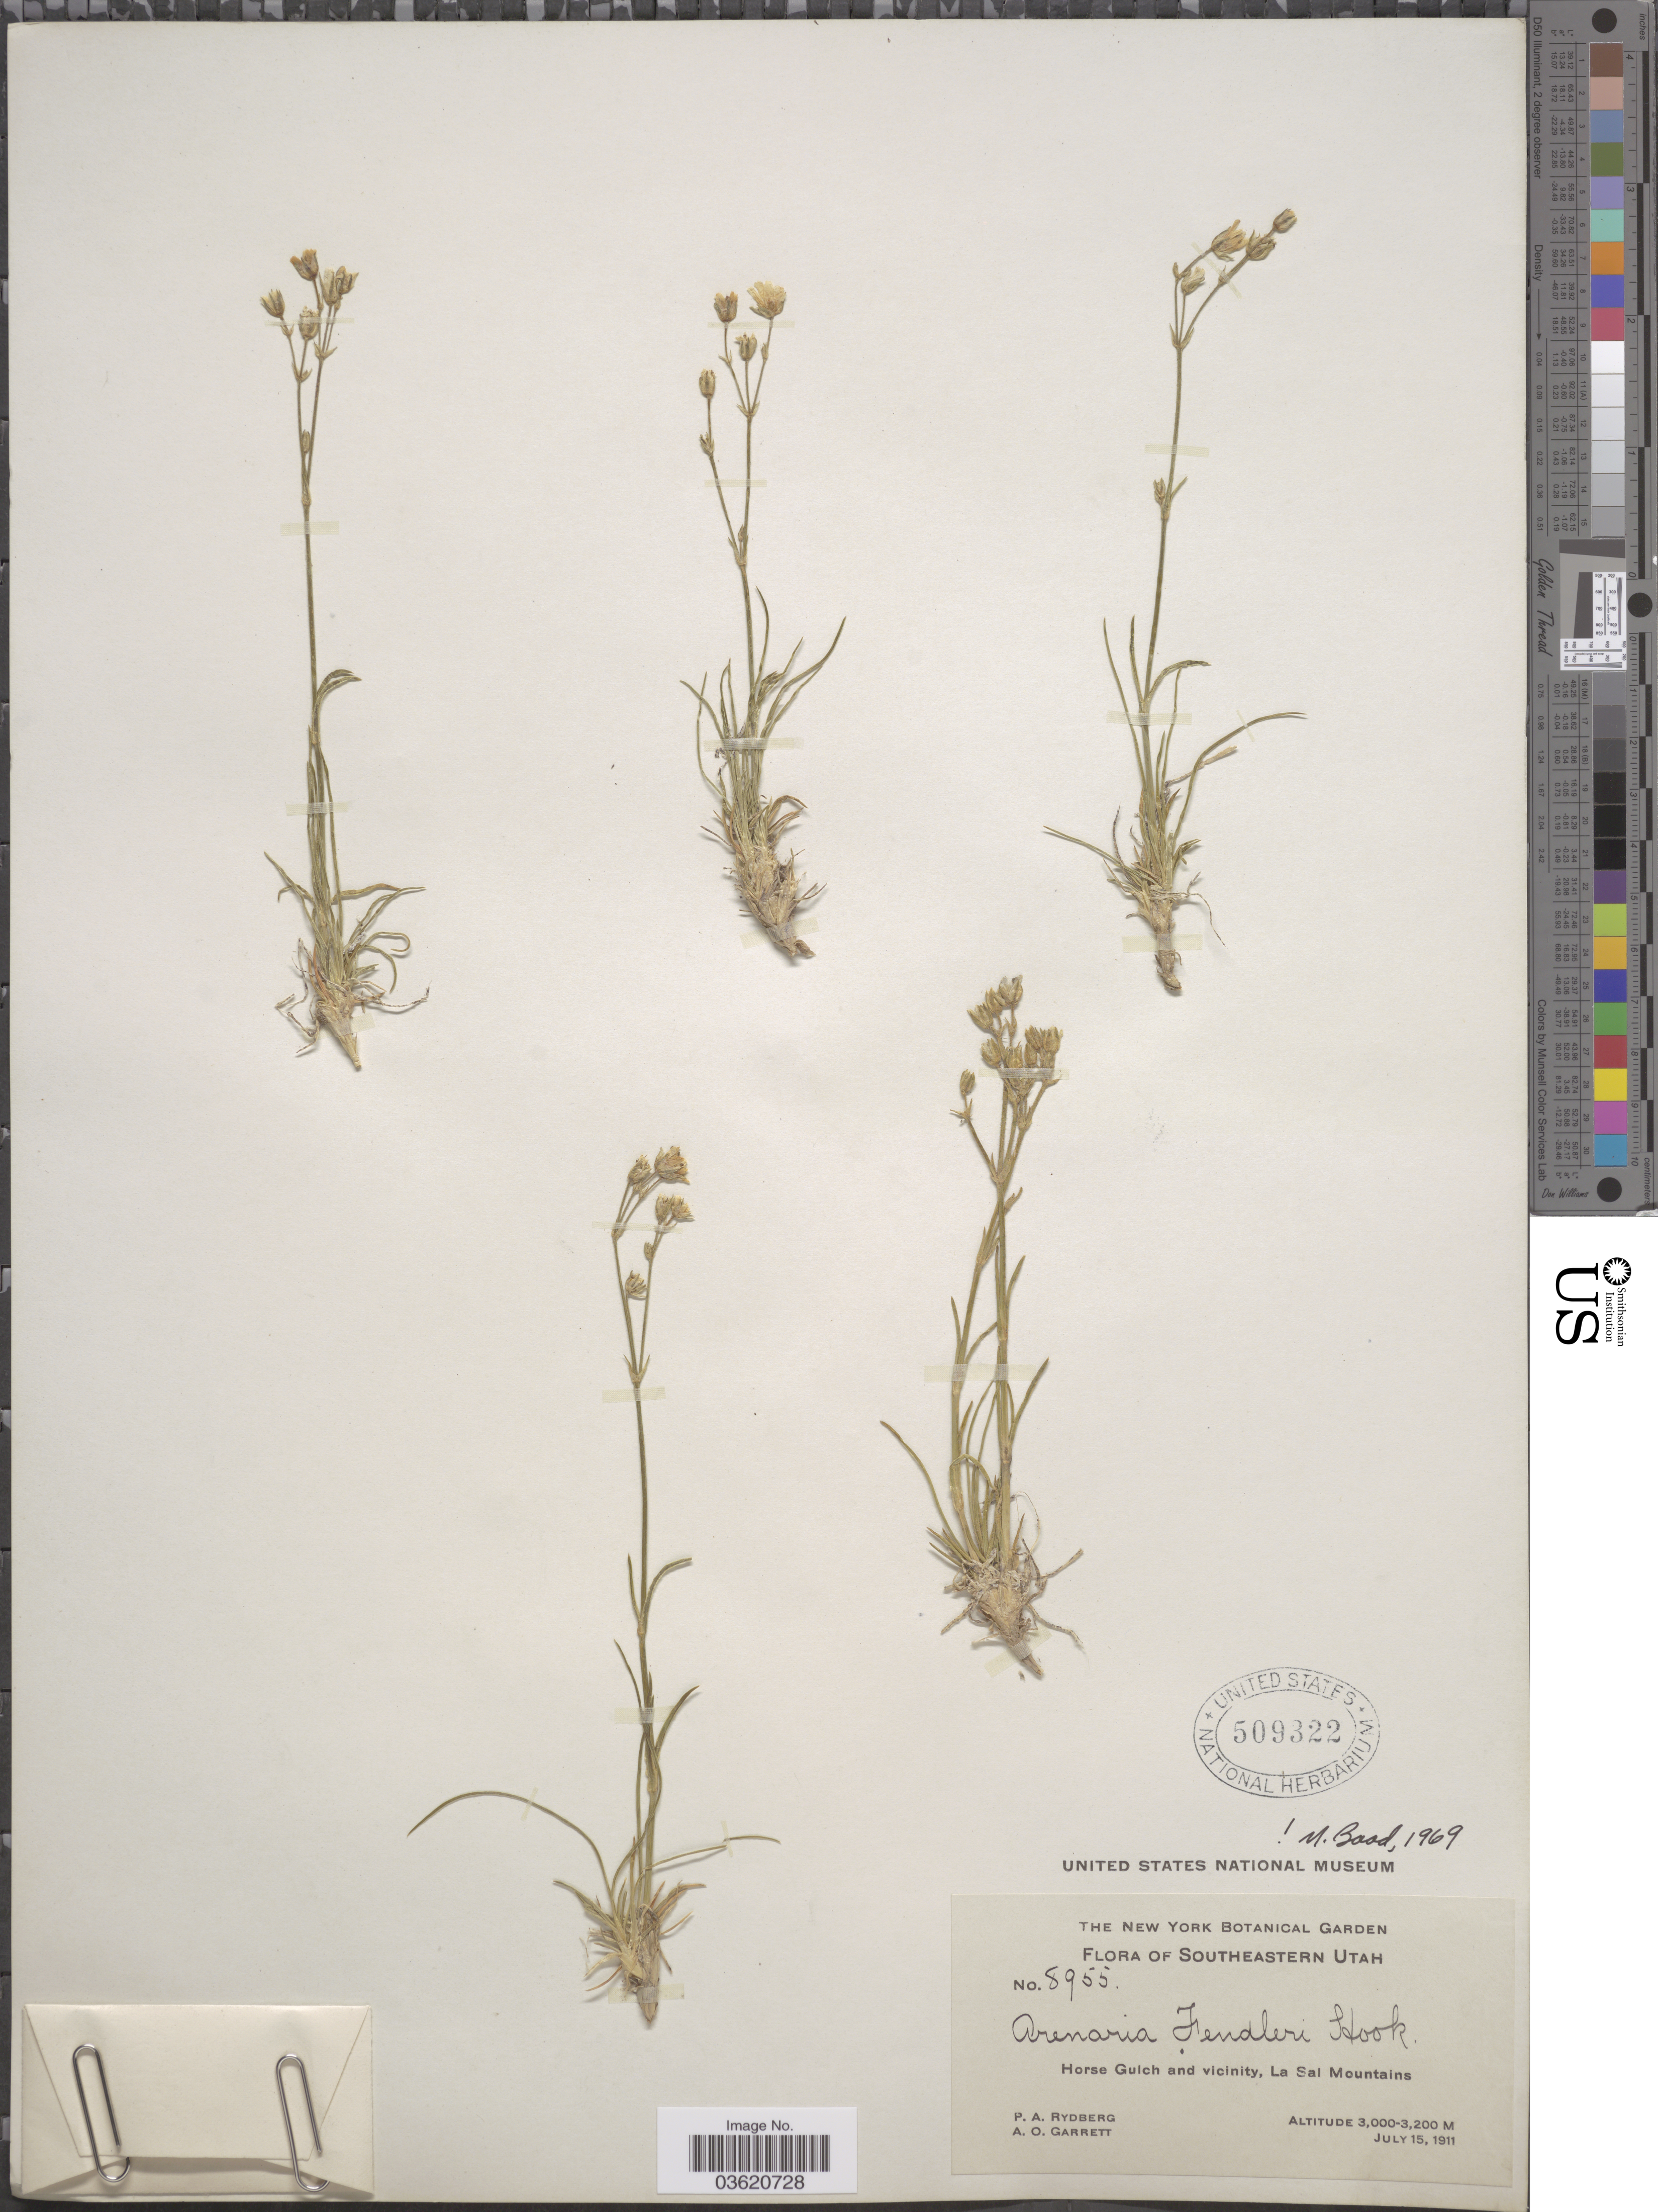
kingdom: Plantae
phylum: Tracheophyta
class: Magnoliopsida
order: Caryophyllales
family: Caryophyllaceae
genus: Eremogone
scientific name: Eremogone fendleri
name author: (A. Gray) Ikonn.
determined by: U.S. National Herbarium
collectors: P. A. Rydberg & A. O. Garrett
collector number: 8955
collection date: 1911-07-15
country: United States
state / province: Utah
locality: Southeastern Utah. Horse Gulch and vicinity, La Sal Mountains.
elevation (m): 3000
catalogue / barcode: US 509322